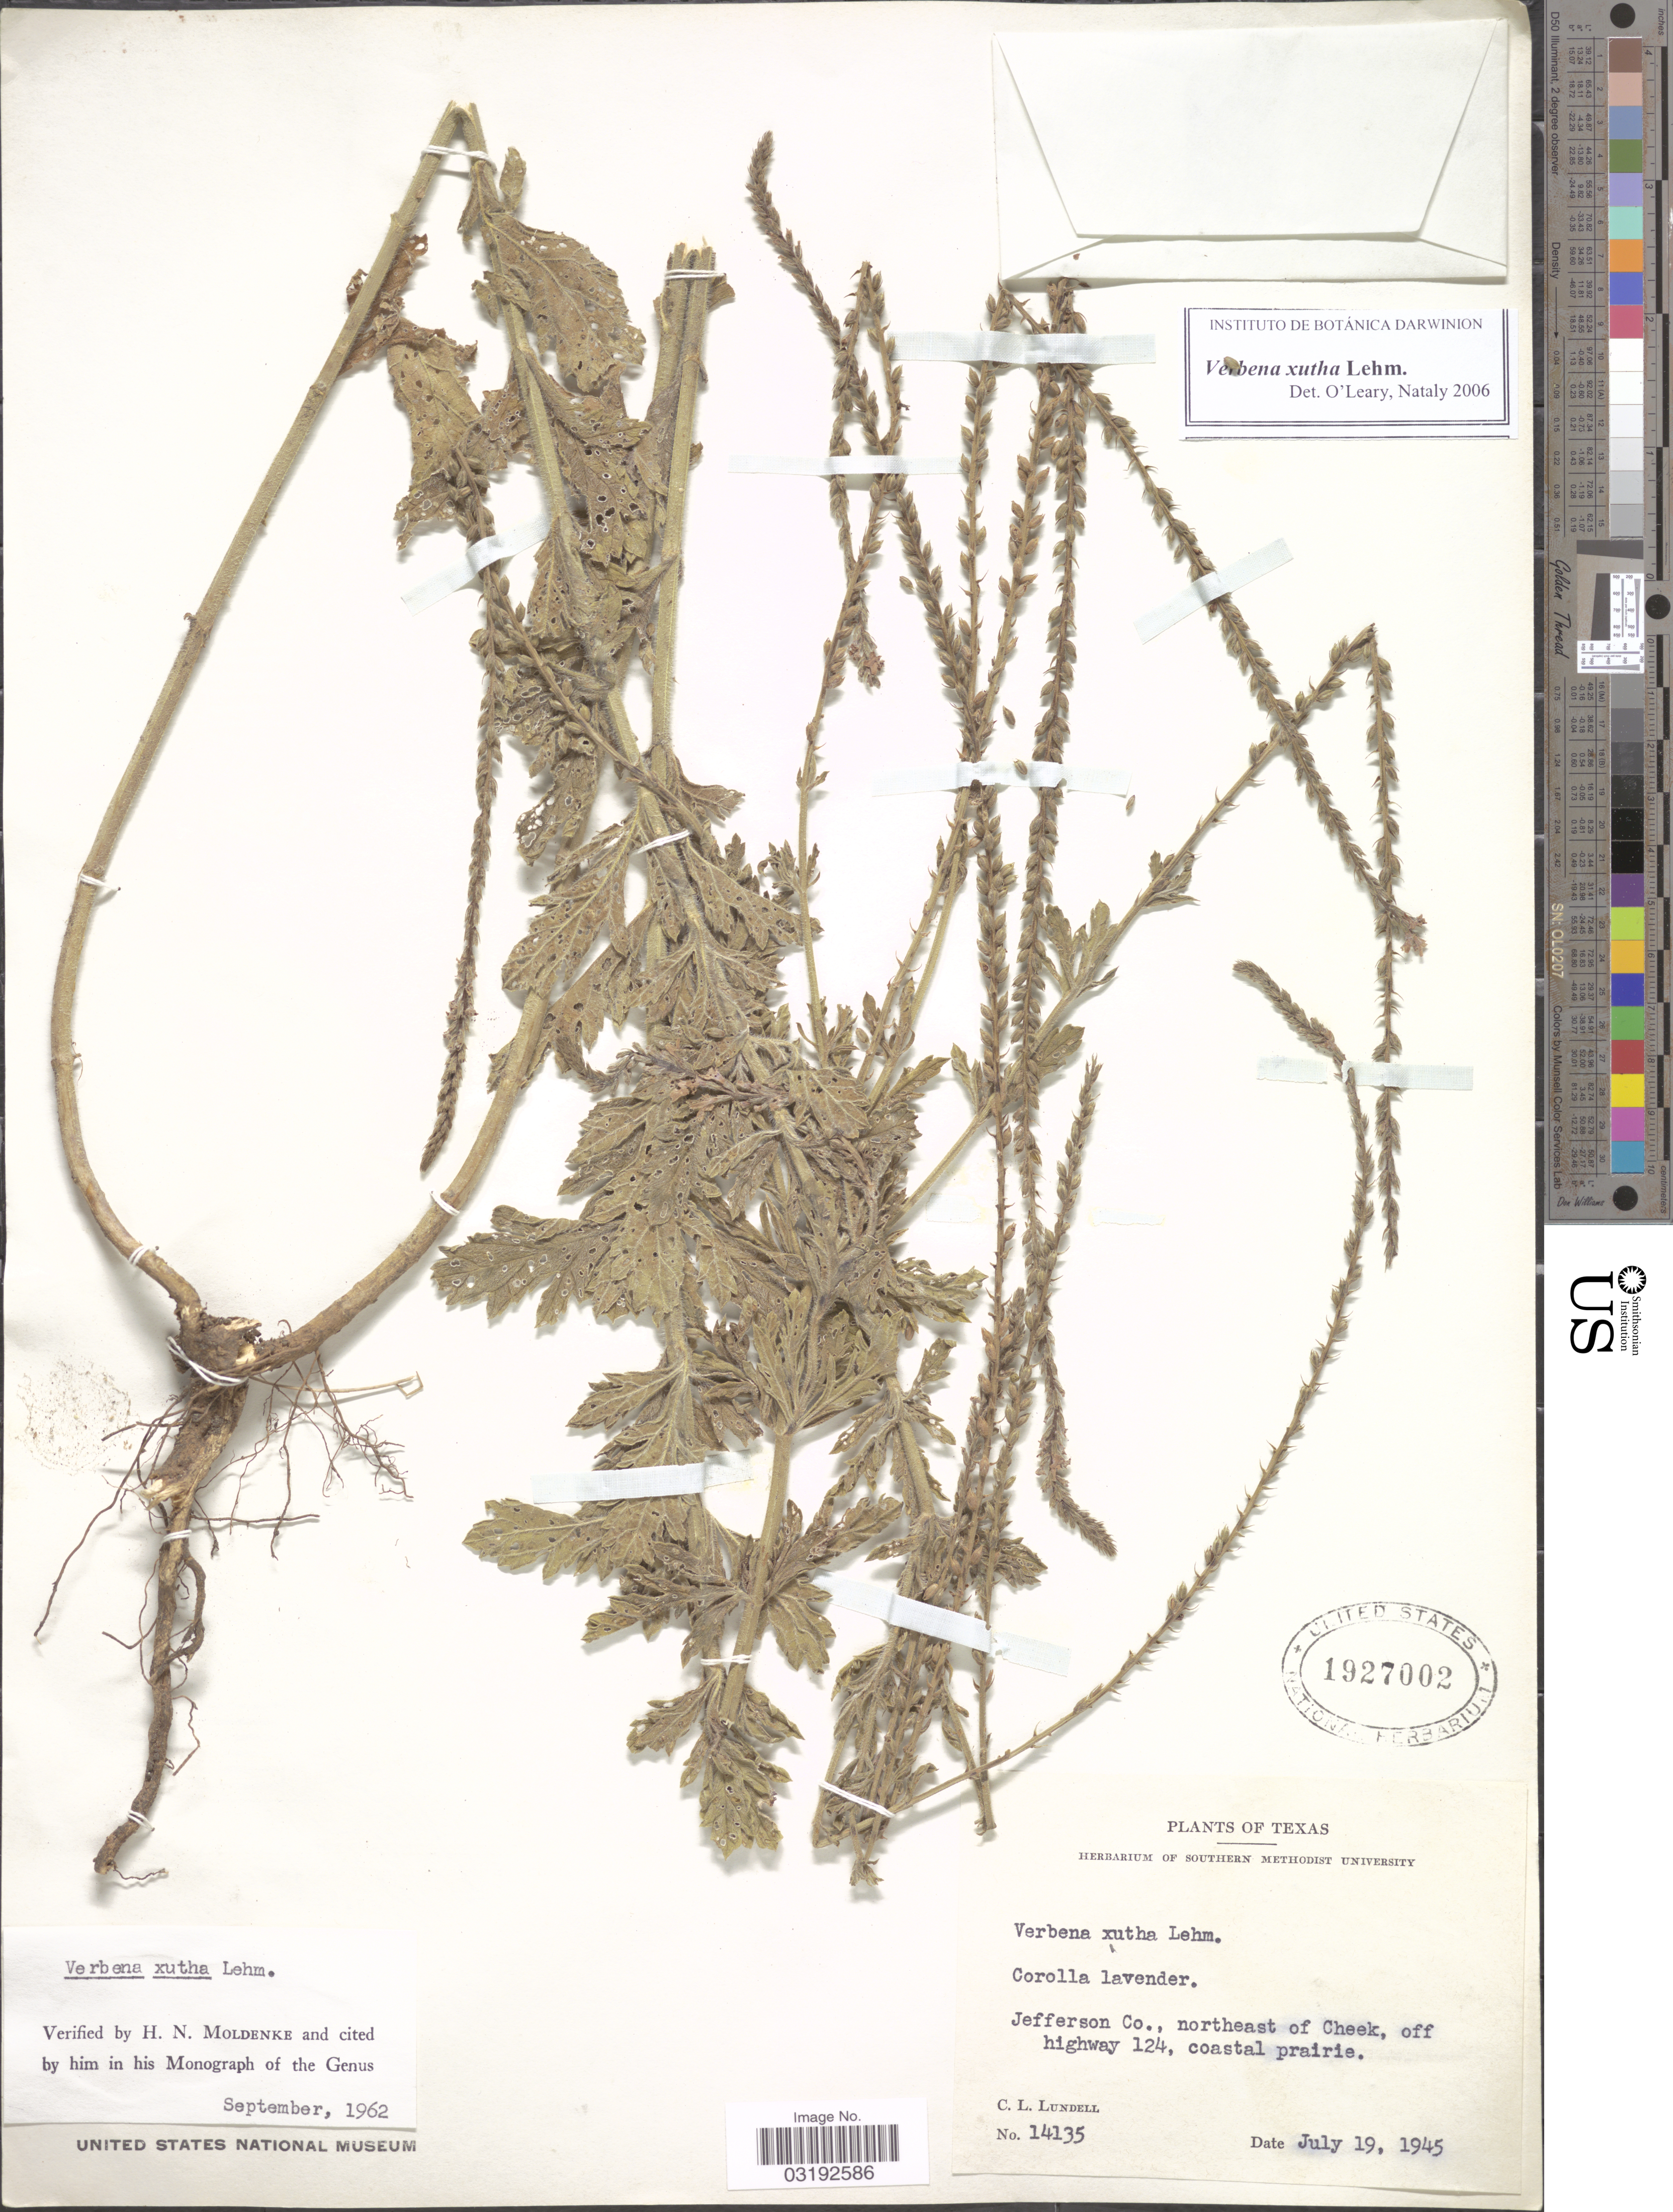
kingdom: Plantae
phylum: Tracheophyta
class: Magnoliopsida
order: Lamiales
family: Verbenaceae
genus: Verbena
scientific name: Verbena xutha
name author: Lehm.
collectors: C. L. Lundell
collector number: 14135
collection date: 1945-07-19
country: United States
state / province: Texas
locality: Jefferson Co., northeast of Cheek, off highway 124, coastal prairie.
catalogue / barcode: US 1927002